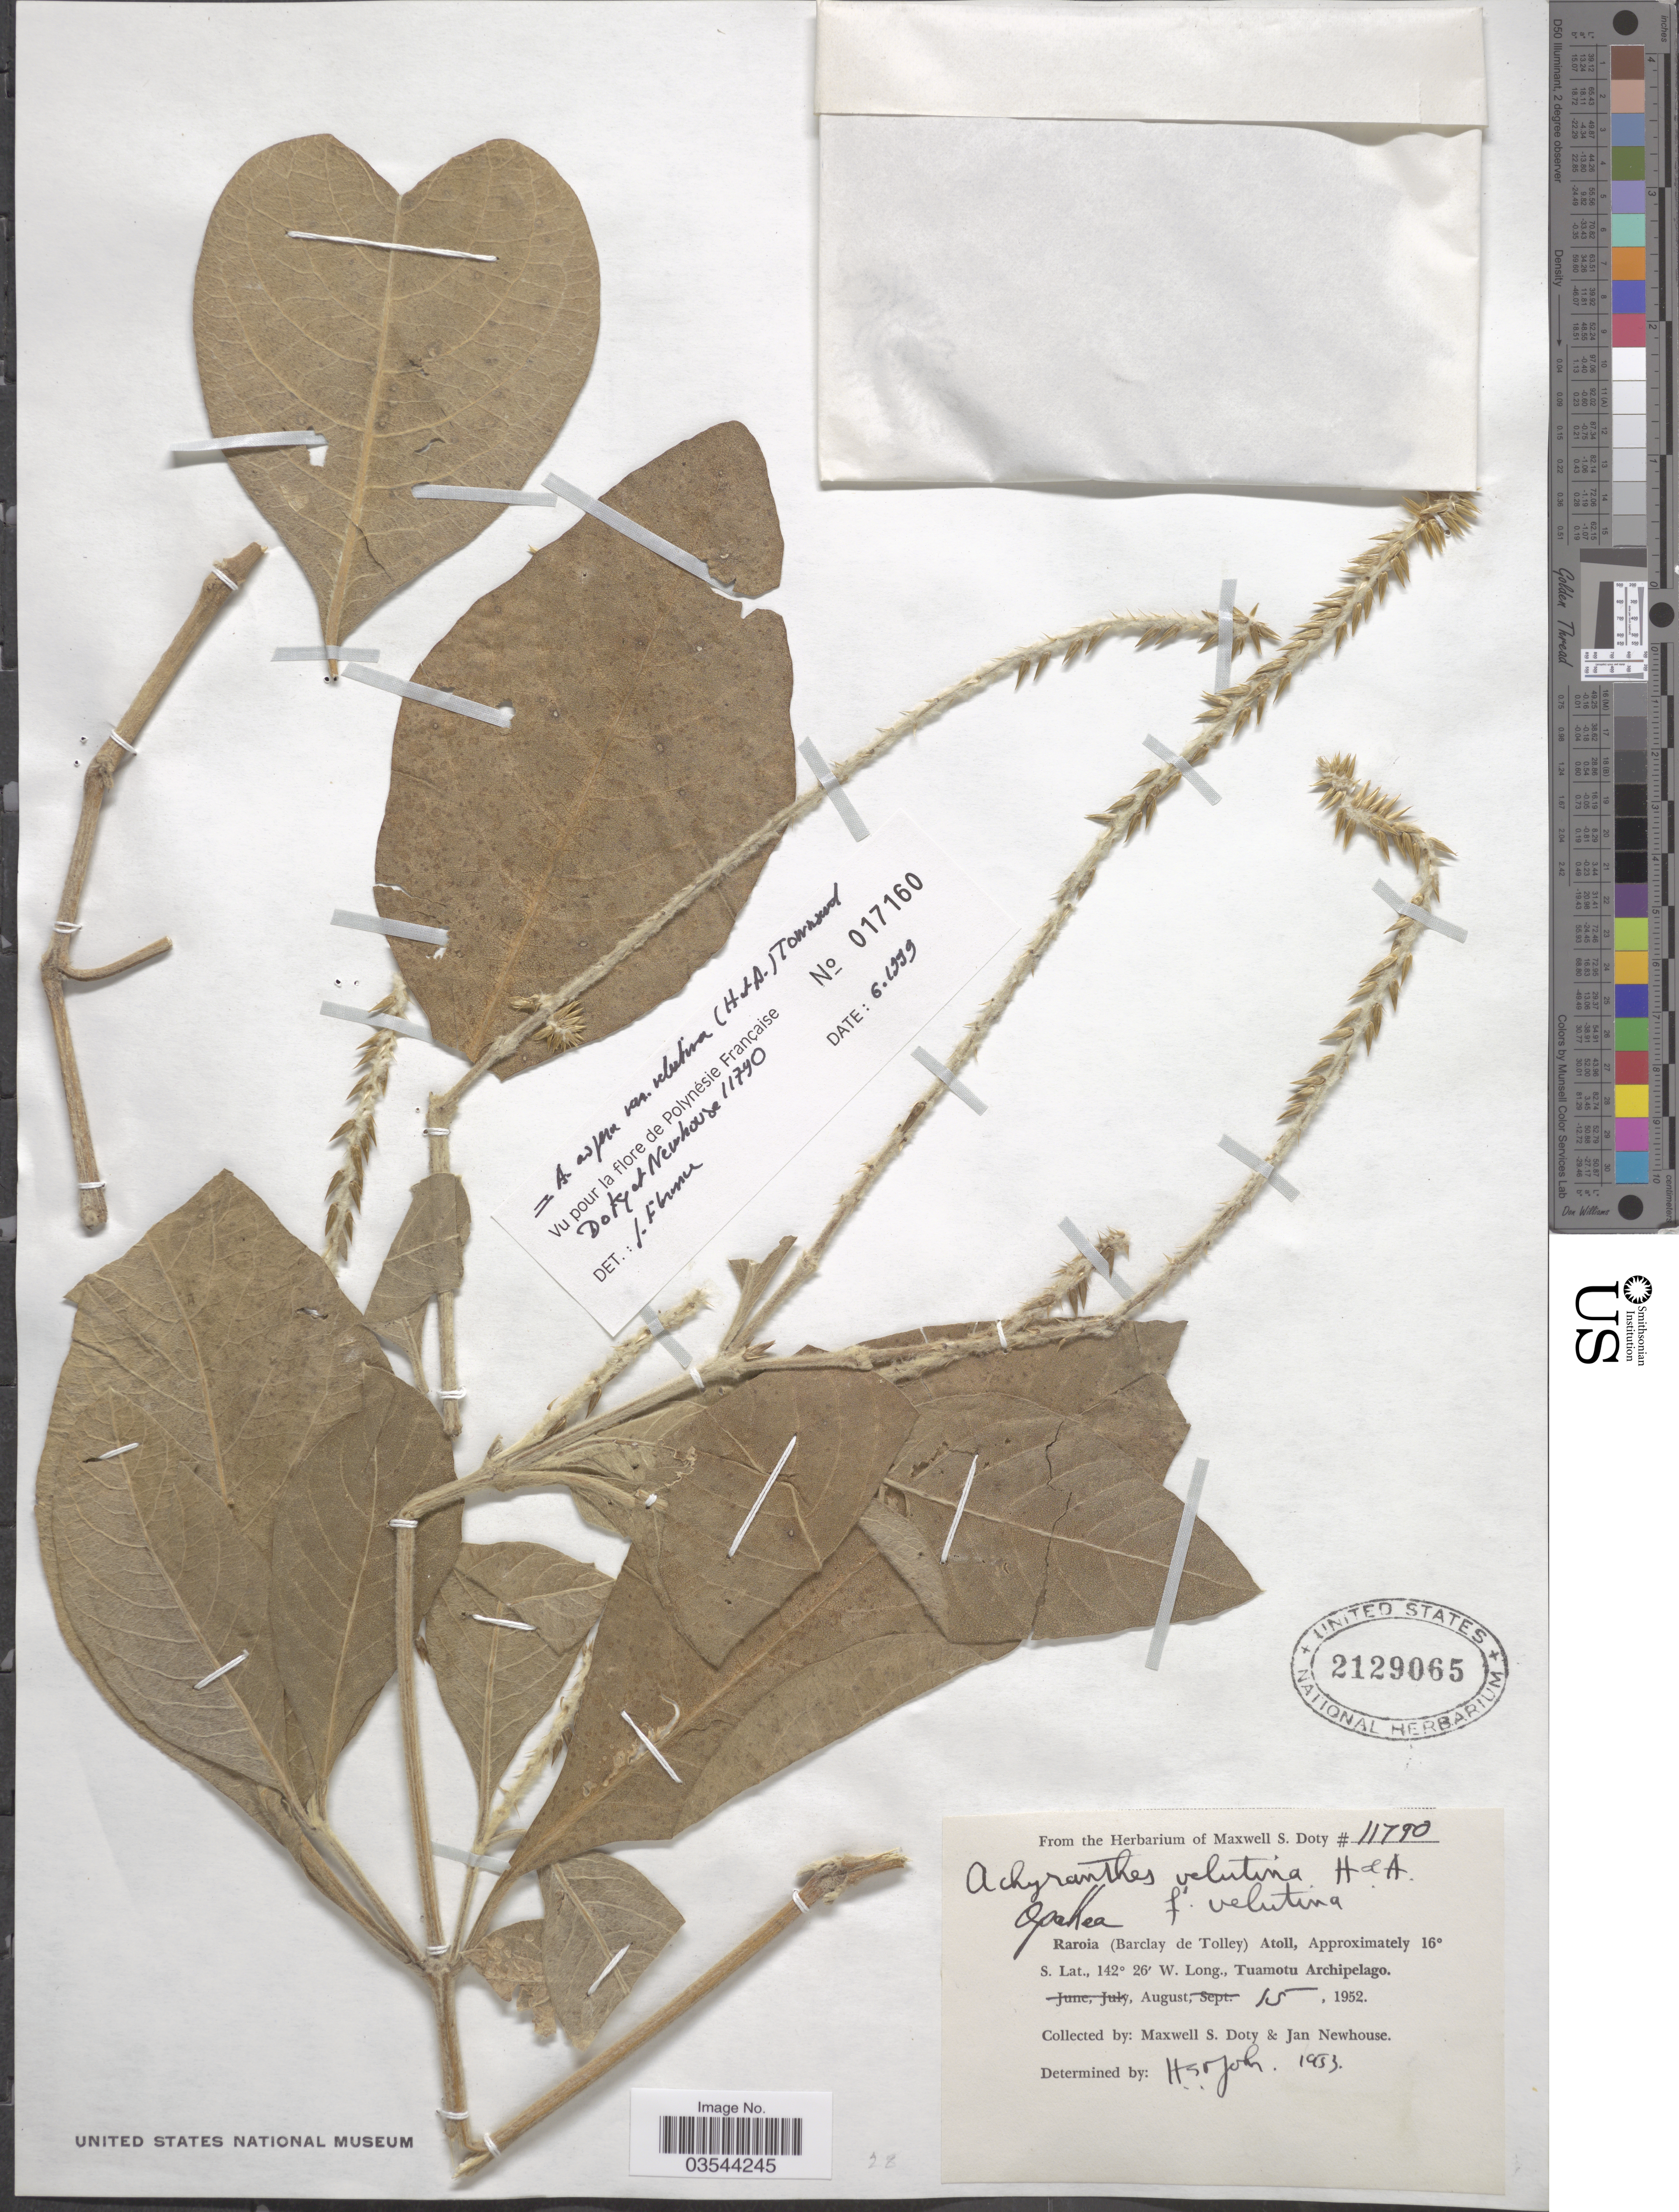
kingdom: Plantae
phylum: Tracheophyta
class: Magnoliopsida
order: Caryophyllales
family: Amaranthaceae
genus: Achyranthes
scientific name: Achyranthes aspera var. velutina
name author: (Hook. & Arn.) C. C. Towns.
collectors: M. S. Doty & J. Newhouse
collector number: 11790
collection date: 1952-08-15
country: French Polynesia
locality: Raroia (Barclay de Tolley) Atoll, Tuamotu Archipelago.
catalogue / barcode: US 2129065